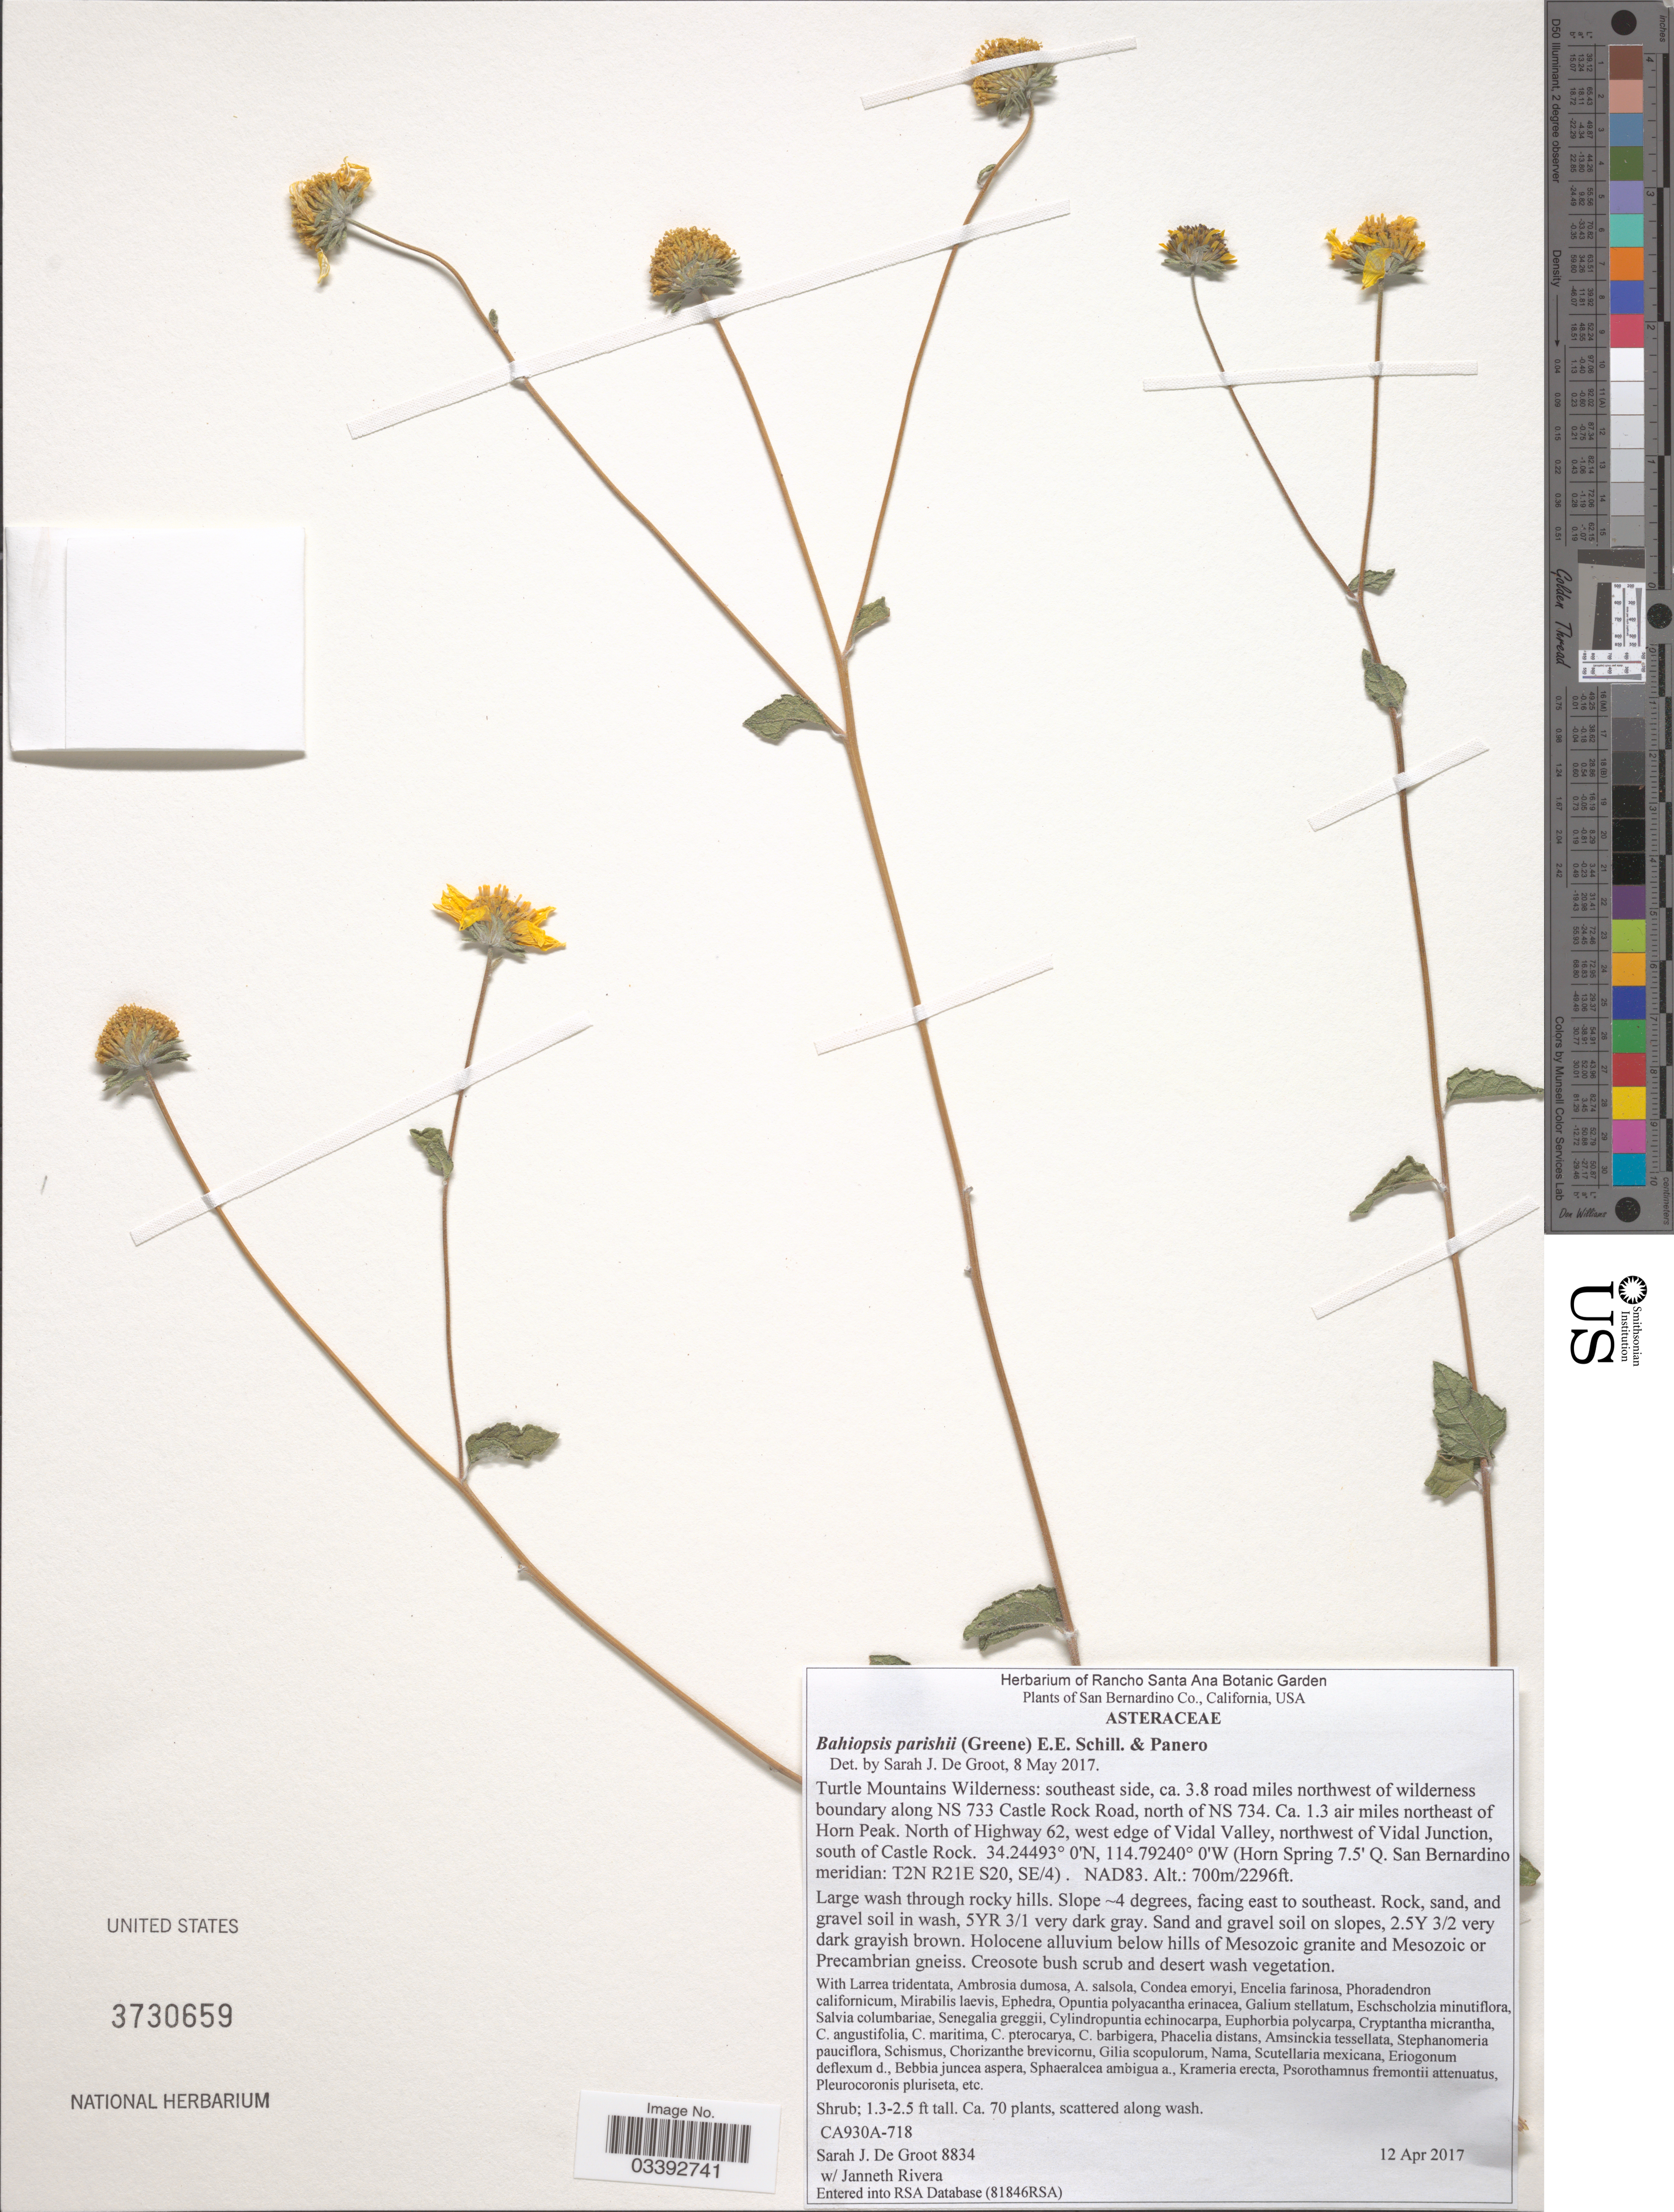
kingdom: Plantae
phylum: Tracheophyta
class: Magnoliopsida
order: Asterales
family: Asteraceae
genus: Bahiopsis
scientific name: Bahiopsis parishii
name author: (S.W. Greene) E.E. Schill. & Panero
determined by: De Groot, Sarah J.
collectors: S. De Groot & J. Rivera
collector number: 8834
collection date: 2017-04-12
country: United States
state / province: California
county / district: San Bernardino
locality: San Bernardino Co. Turtle Mountains Wilderness: southeast side, ca. 3.8 road miles northwest of wilderness boundary along NS 733 Castle Rock Road, north of NS 734. Ca. 1.3 air miles northeast of Horn Peak. North of Highway 62, west edge of Vidal Valley, northwest of Vidal Junction, south of Castle Rock. (Horn Spring 7.5' Q. San Bernardino meridian: T2N R21E S20, SE/4). NAD83.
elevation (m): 700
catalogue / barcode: US 3730659